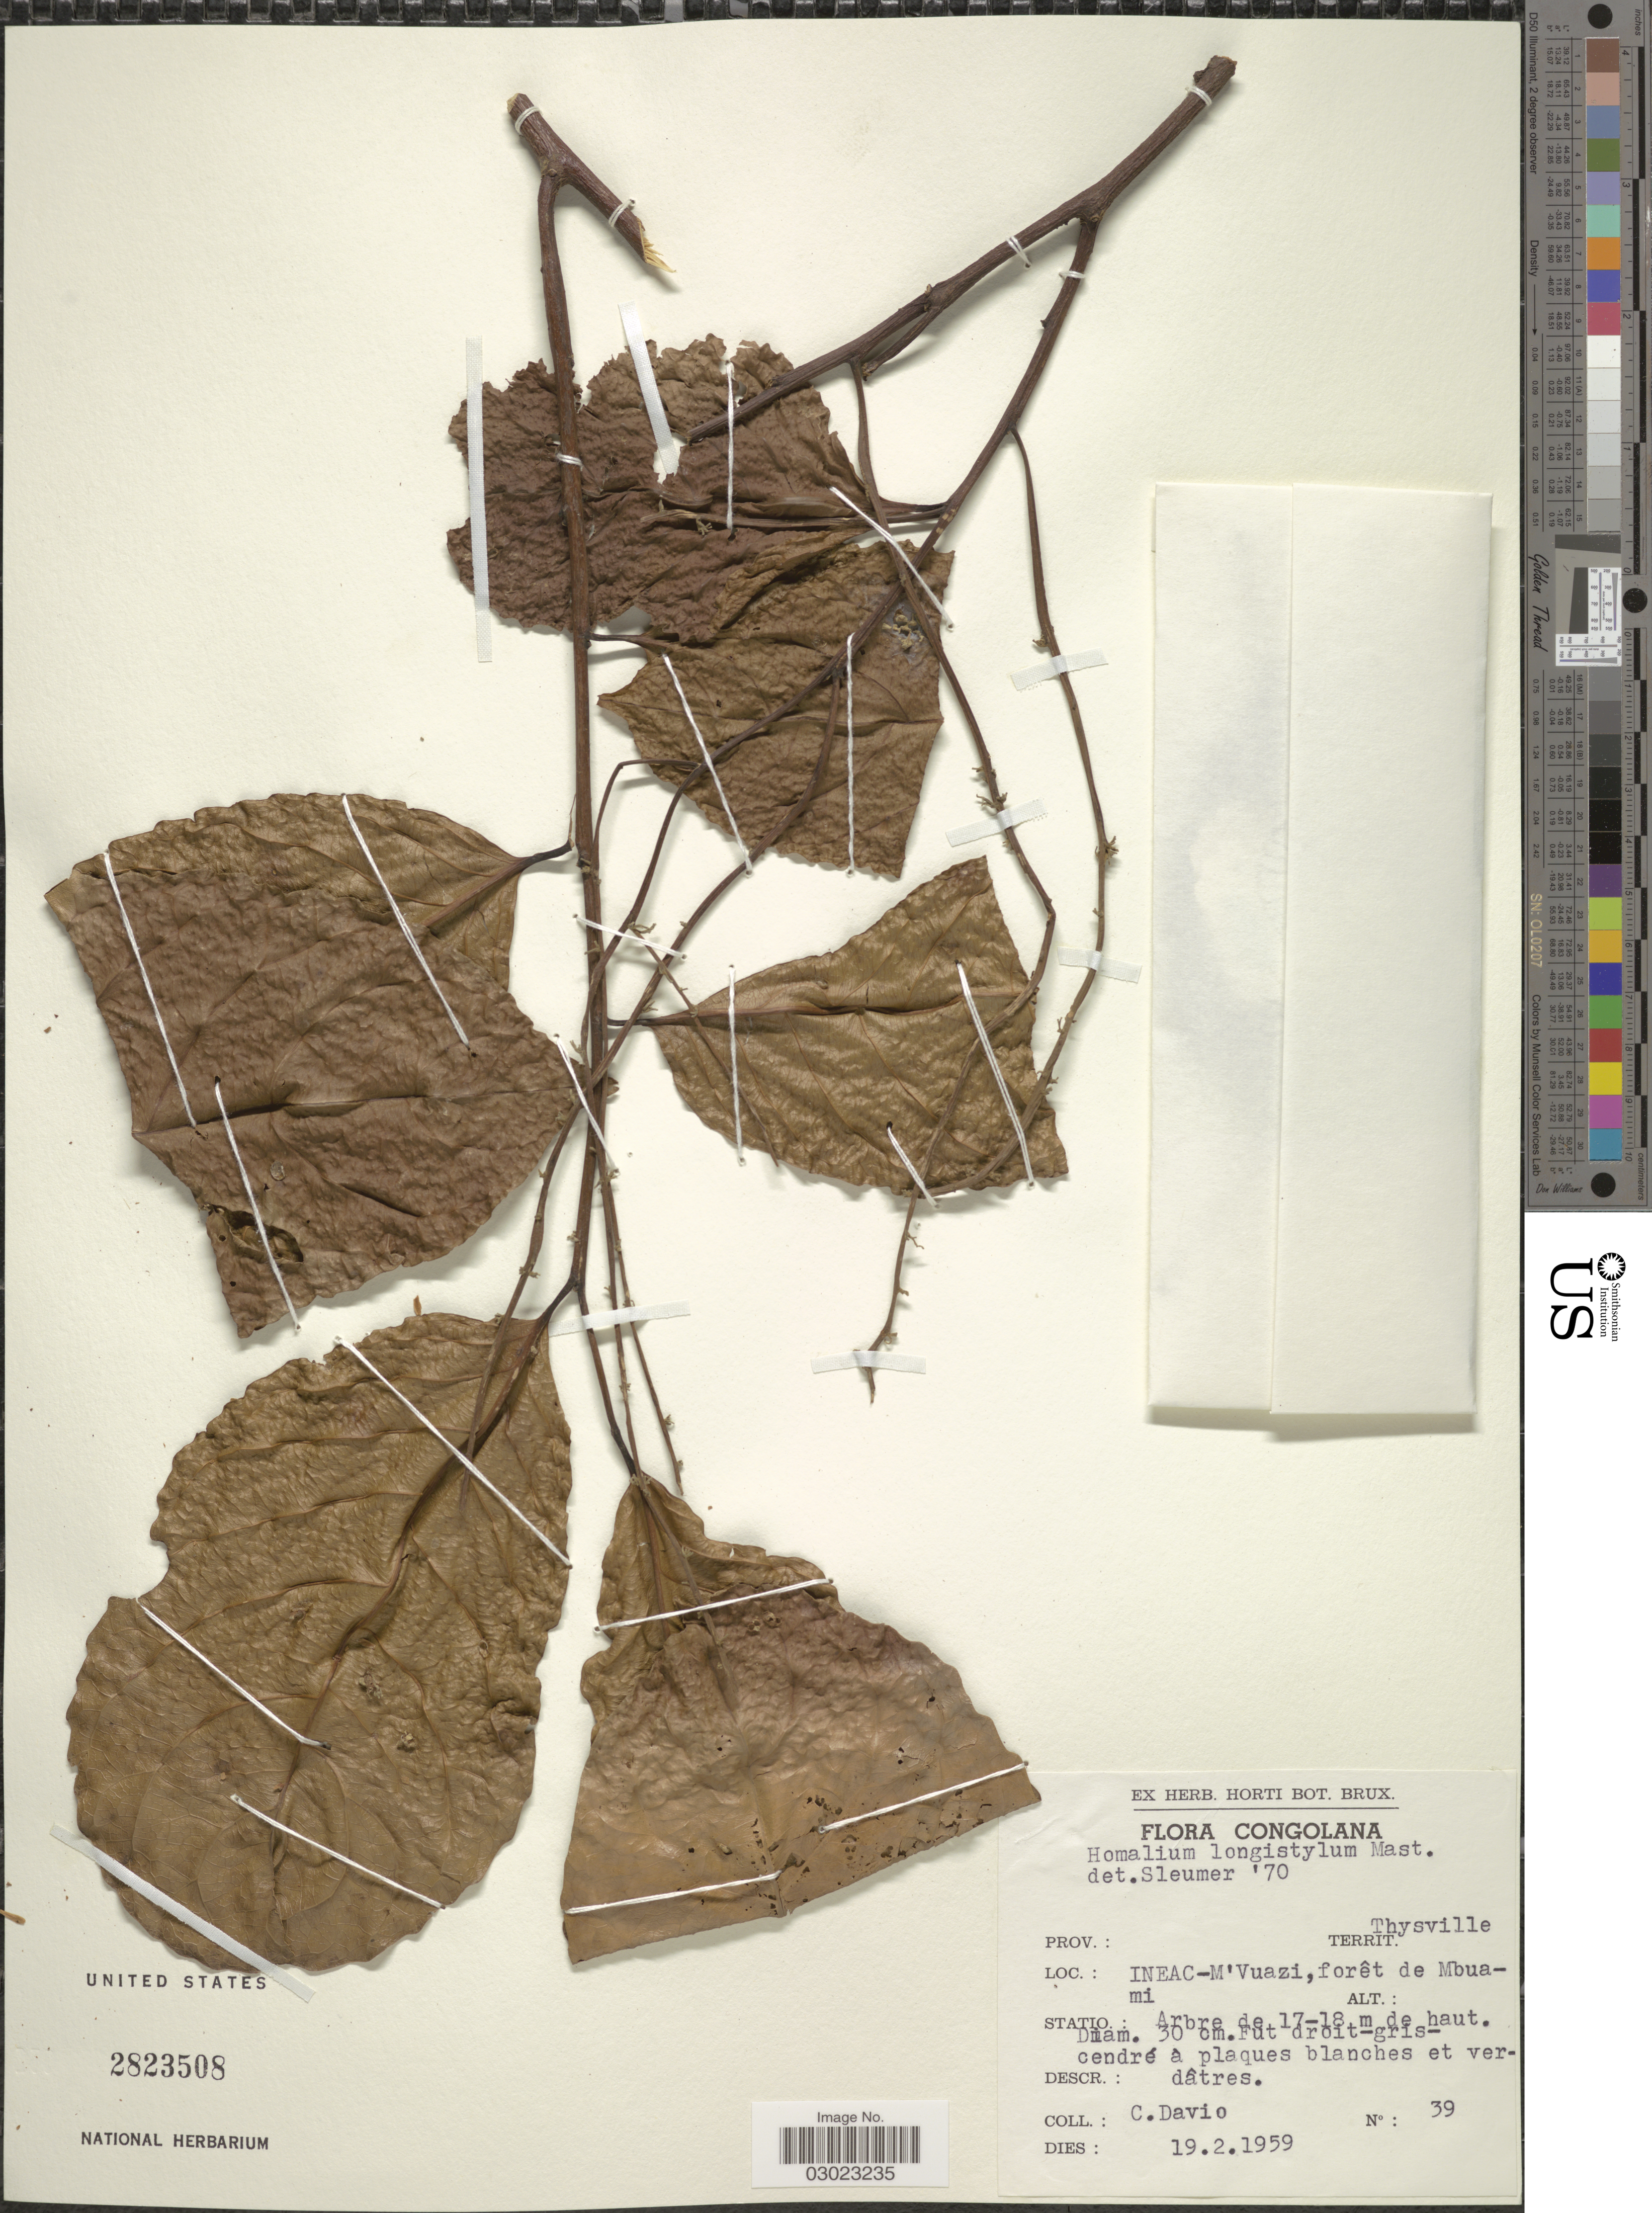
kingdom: Plantae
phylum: Tracheophyta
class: Magnoliopsida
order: Malpighiales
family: Salicaceae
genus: Homalium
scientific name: Homalium longistylum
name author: Mast.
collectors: C. Davio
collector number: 39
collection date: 1959-02-19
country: Congo, Democratic Republic of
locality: Congolana. INEAC-M'Vuazi, forêt de Mbuami.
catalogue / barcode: US 2823508